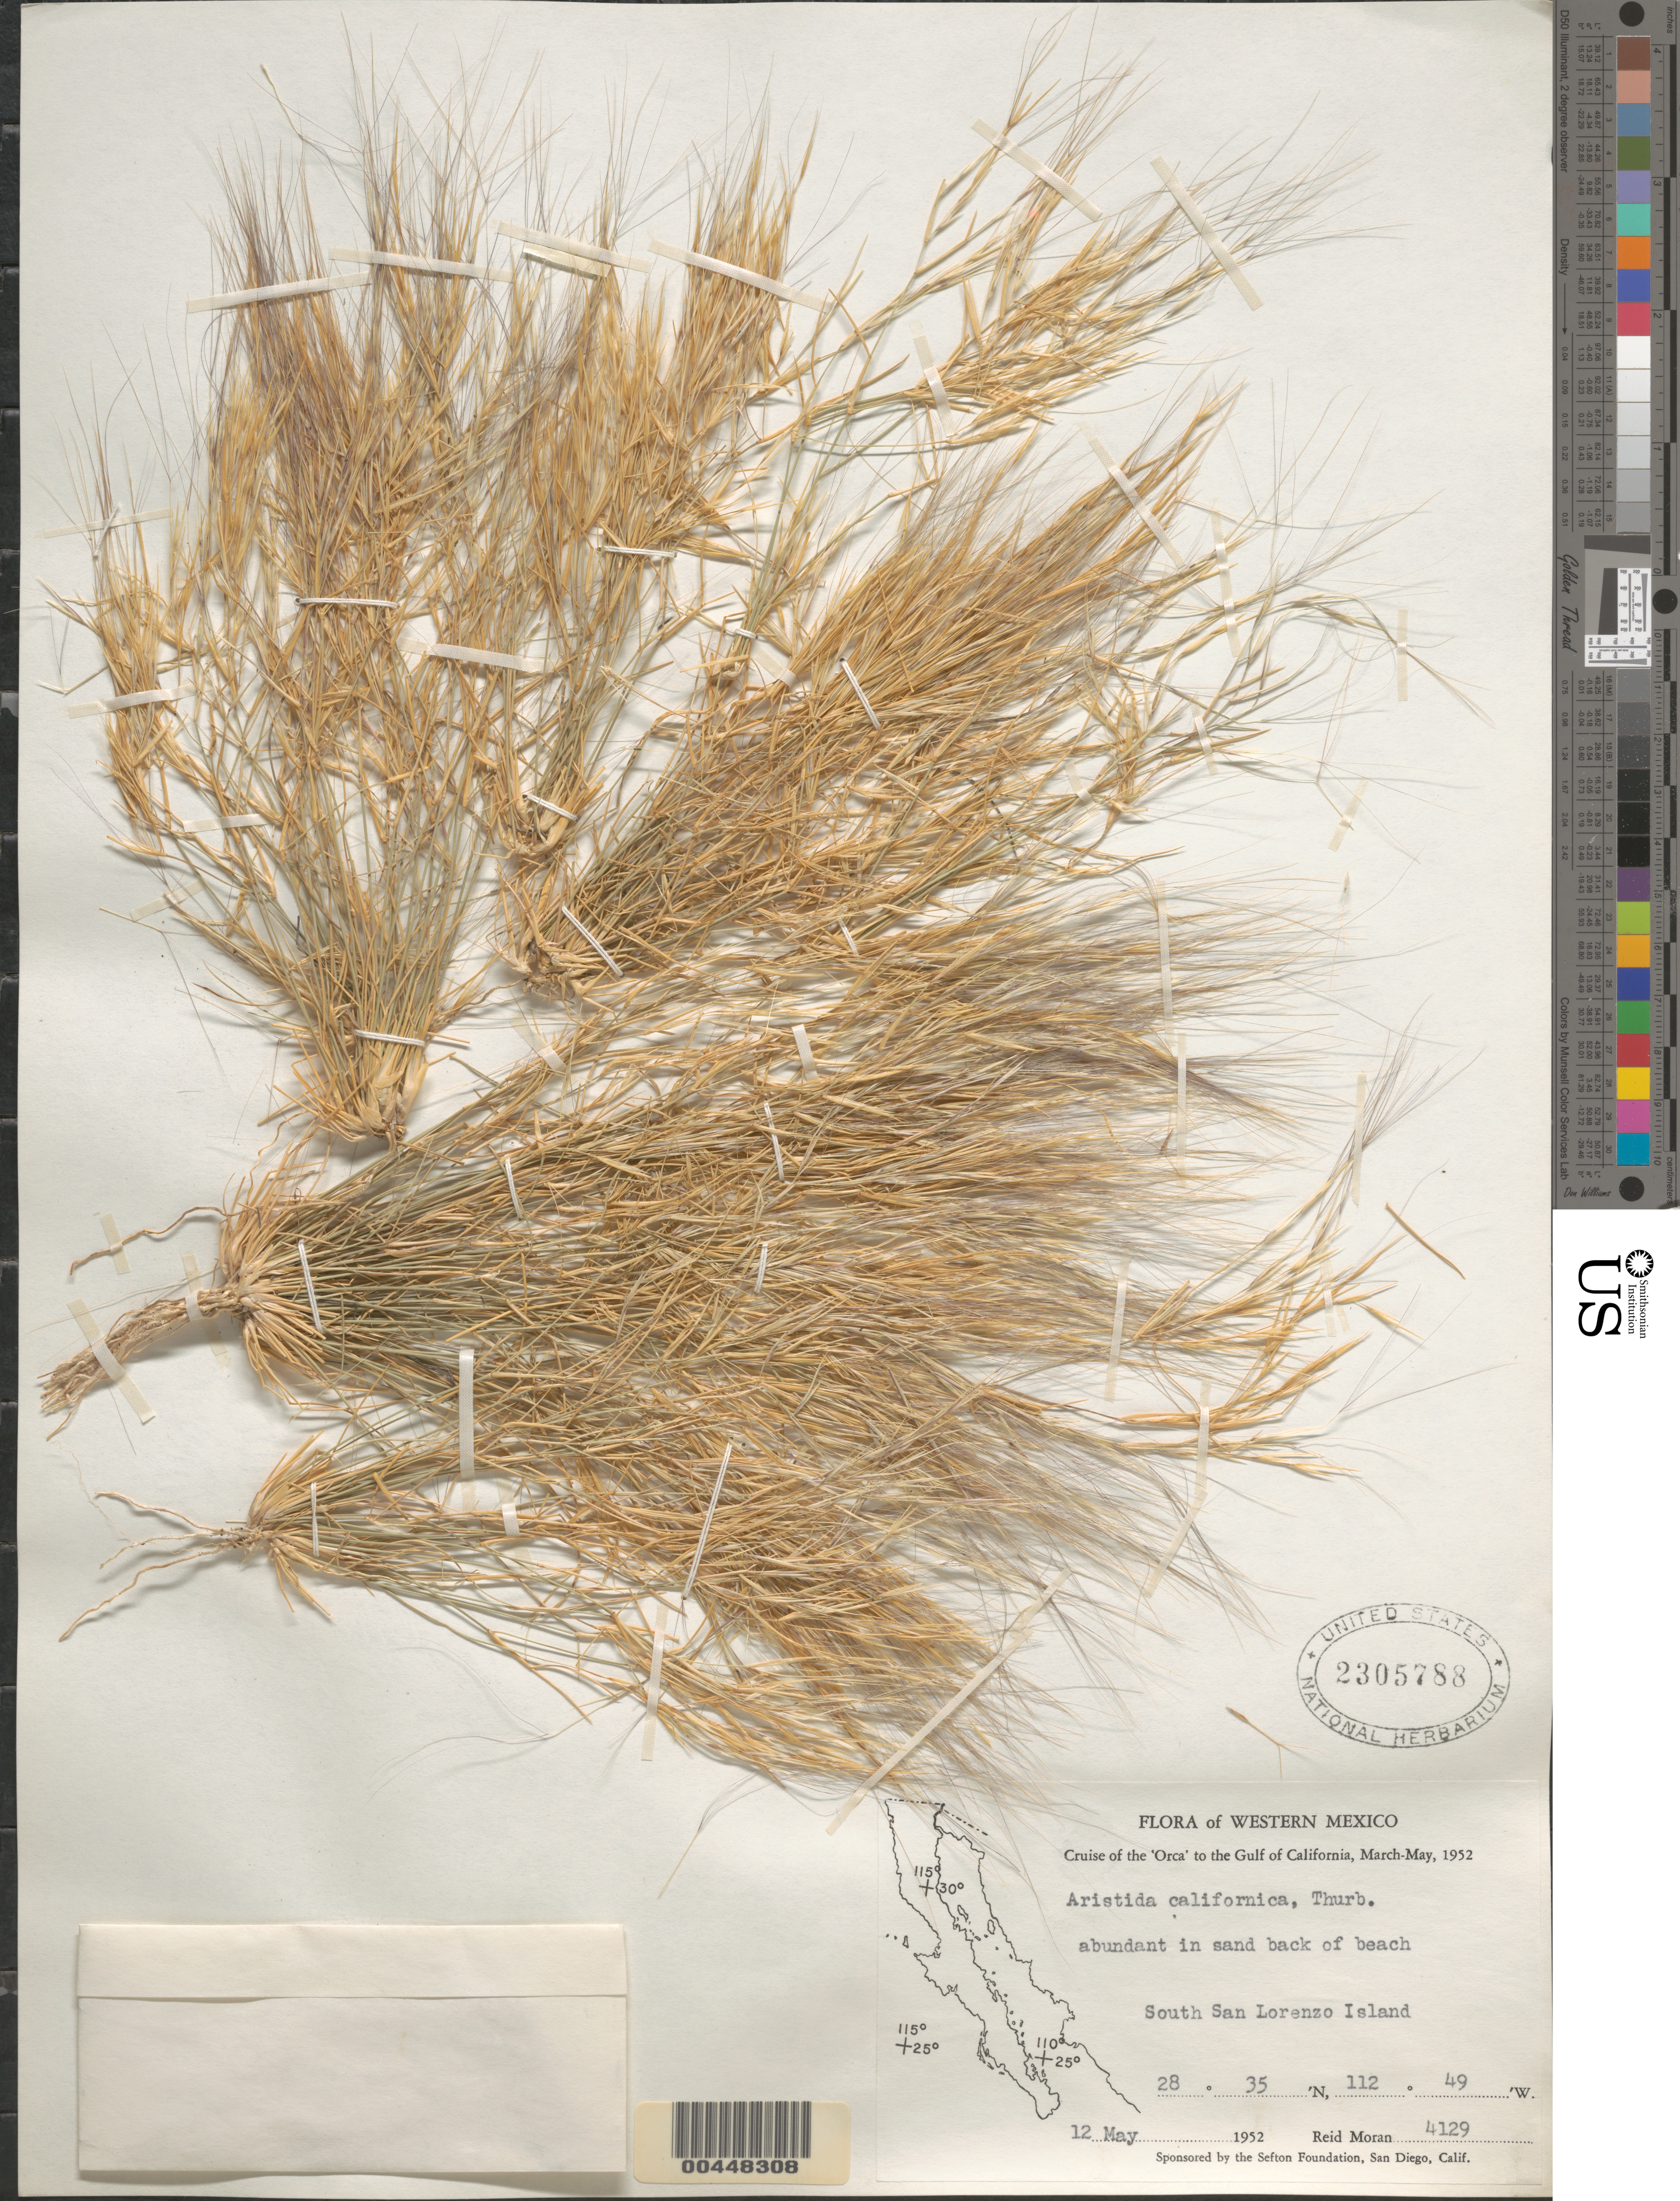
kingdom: Plantae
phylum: Tracheophyta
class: Liliopsida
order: Poales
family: Poaceae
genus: Aristida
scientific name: Aristida californica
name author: Thurb. in S. Watson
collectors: R. V. Moran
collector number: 4129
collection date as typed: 12 May 1952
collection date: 1952-05-12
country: Mexico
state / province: Baja California Sur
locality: South San Lorenzo Island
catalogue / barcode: US 2305788